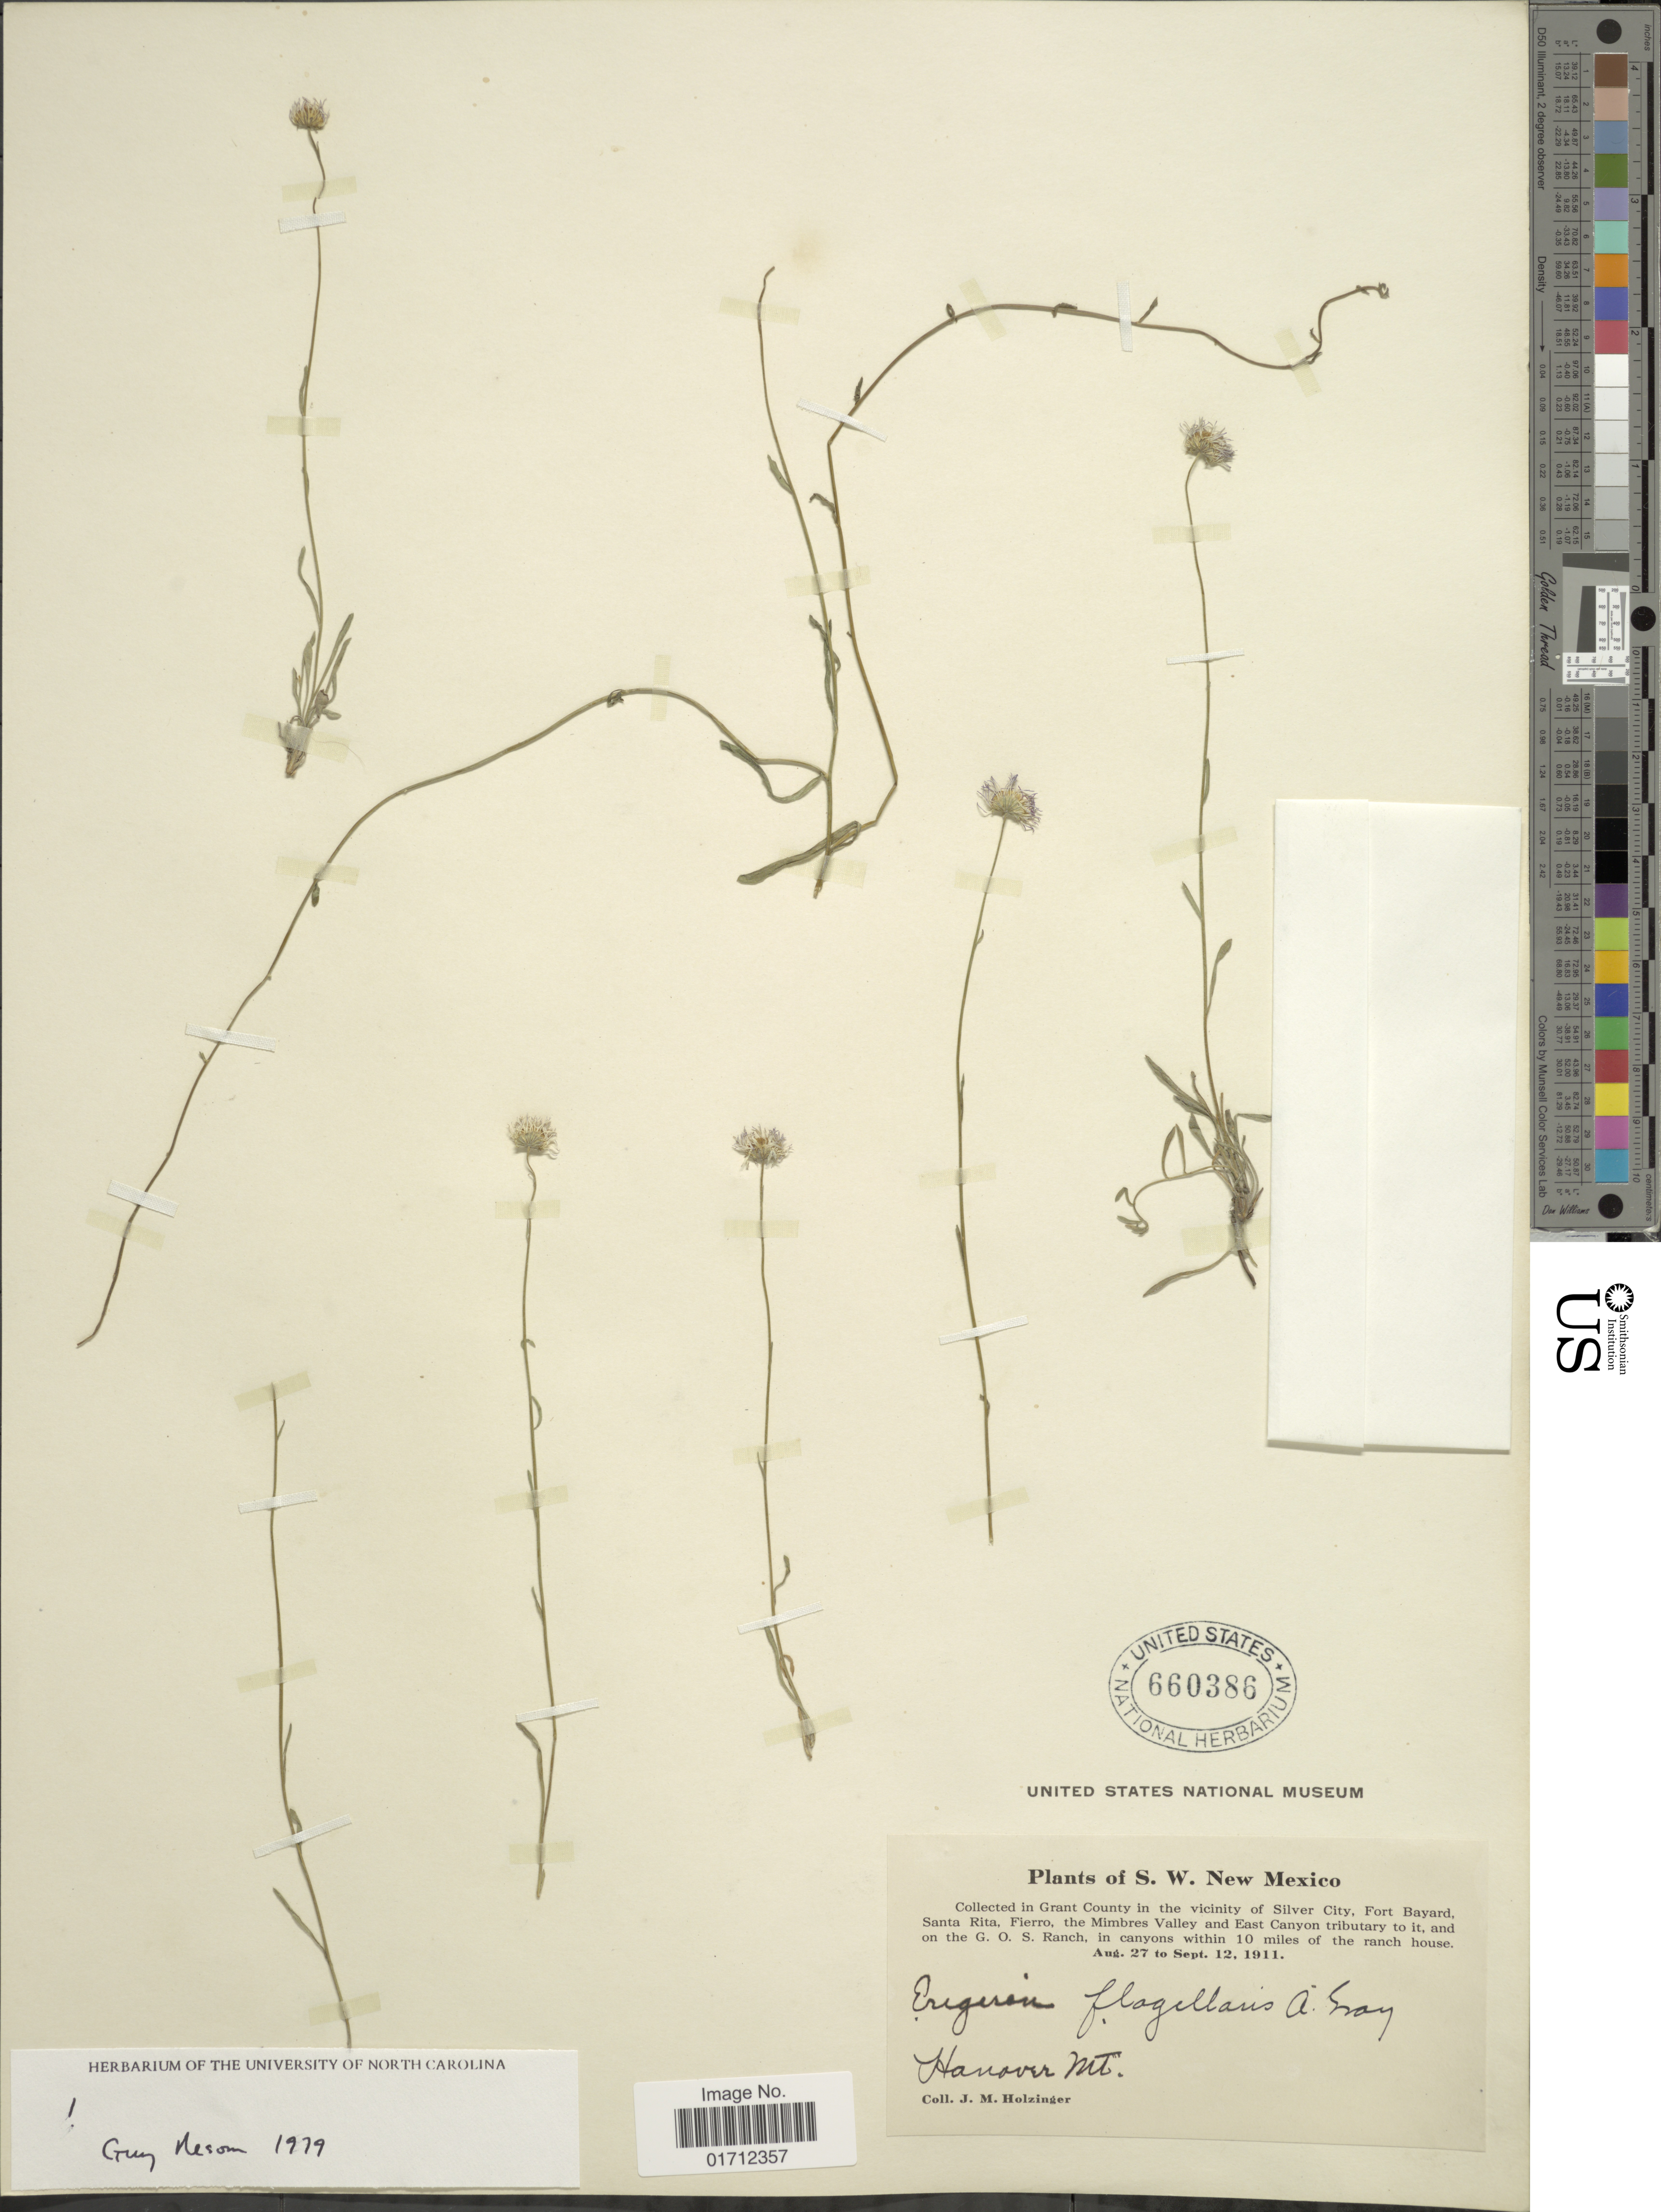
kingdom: Plantae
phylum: Tracheophyta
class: Magnoliopsida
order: Asterales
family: Asteraceae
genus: Erigeron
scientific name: Erigeron flagellaris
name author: A. Gray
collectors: J. M. Holzinger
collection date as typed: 1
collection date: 1911-07-27/1911-09-12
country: United States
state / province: New Mexico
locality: S.W. New Mexico, in Grant County in the vicinity of Silver City, Fort Bayard, Santa Rita Fierro, the Mimbres Valley and East Canyon tributary to it, and on the G.O.S. Ranch, in canyons within 10 miles of the ranch house. Hanover Mt.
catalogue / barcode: US 660386